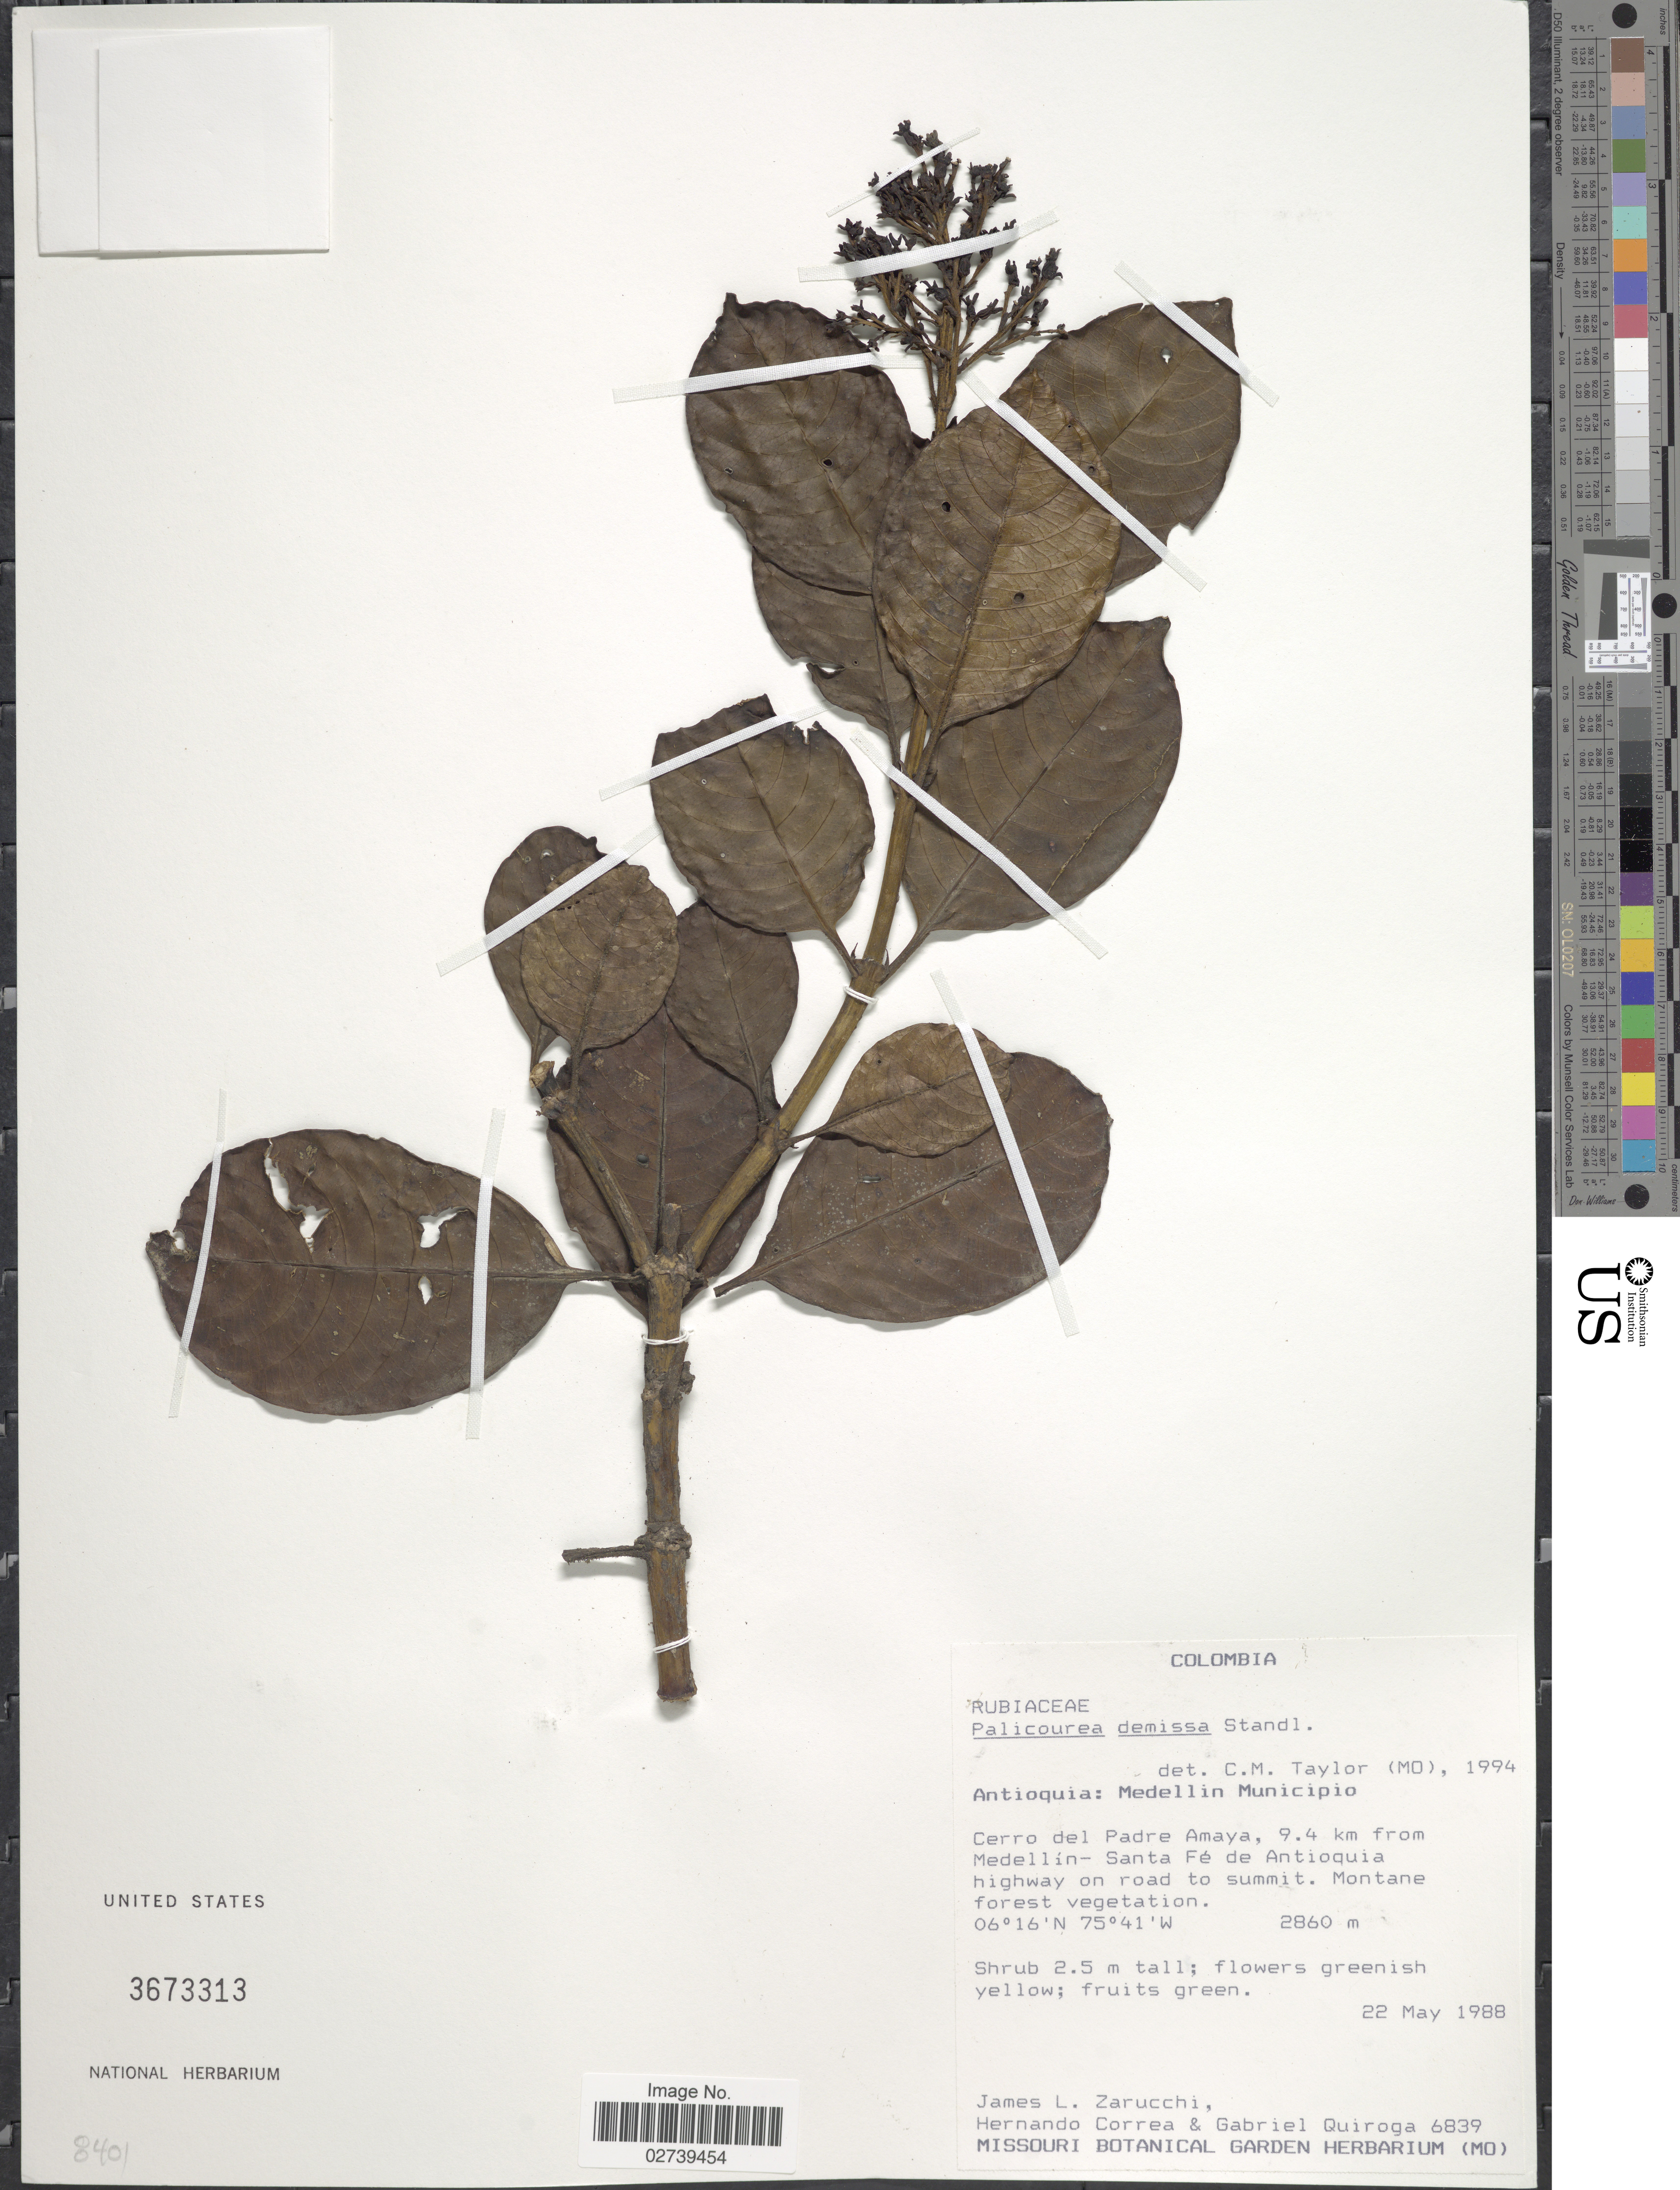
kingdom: Plantae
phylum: Tracheophyta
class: Magnoliopsida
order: Gentianales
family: Rubiaceae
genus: Palicourea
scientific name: Palicourea demissa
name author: Standl.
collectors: J. L. Zarucchi, H. Correa & G. Quiroga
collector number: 6839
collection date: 1988-05-22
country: Colombia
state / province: Antioquia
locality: Medellin Municipio, Cerro del Padre Amaya, 9.4 km from Medellin-Santa Fe de Antioquia highway on road to summit.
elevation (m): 2860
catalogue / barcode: US 3673313